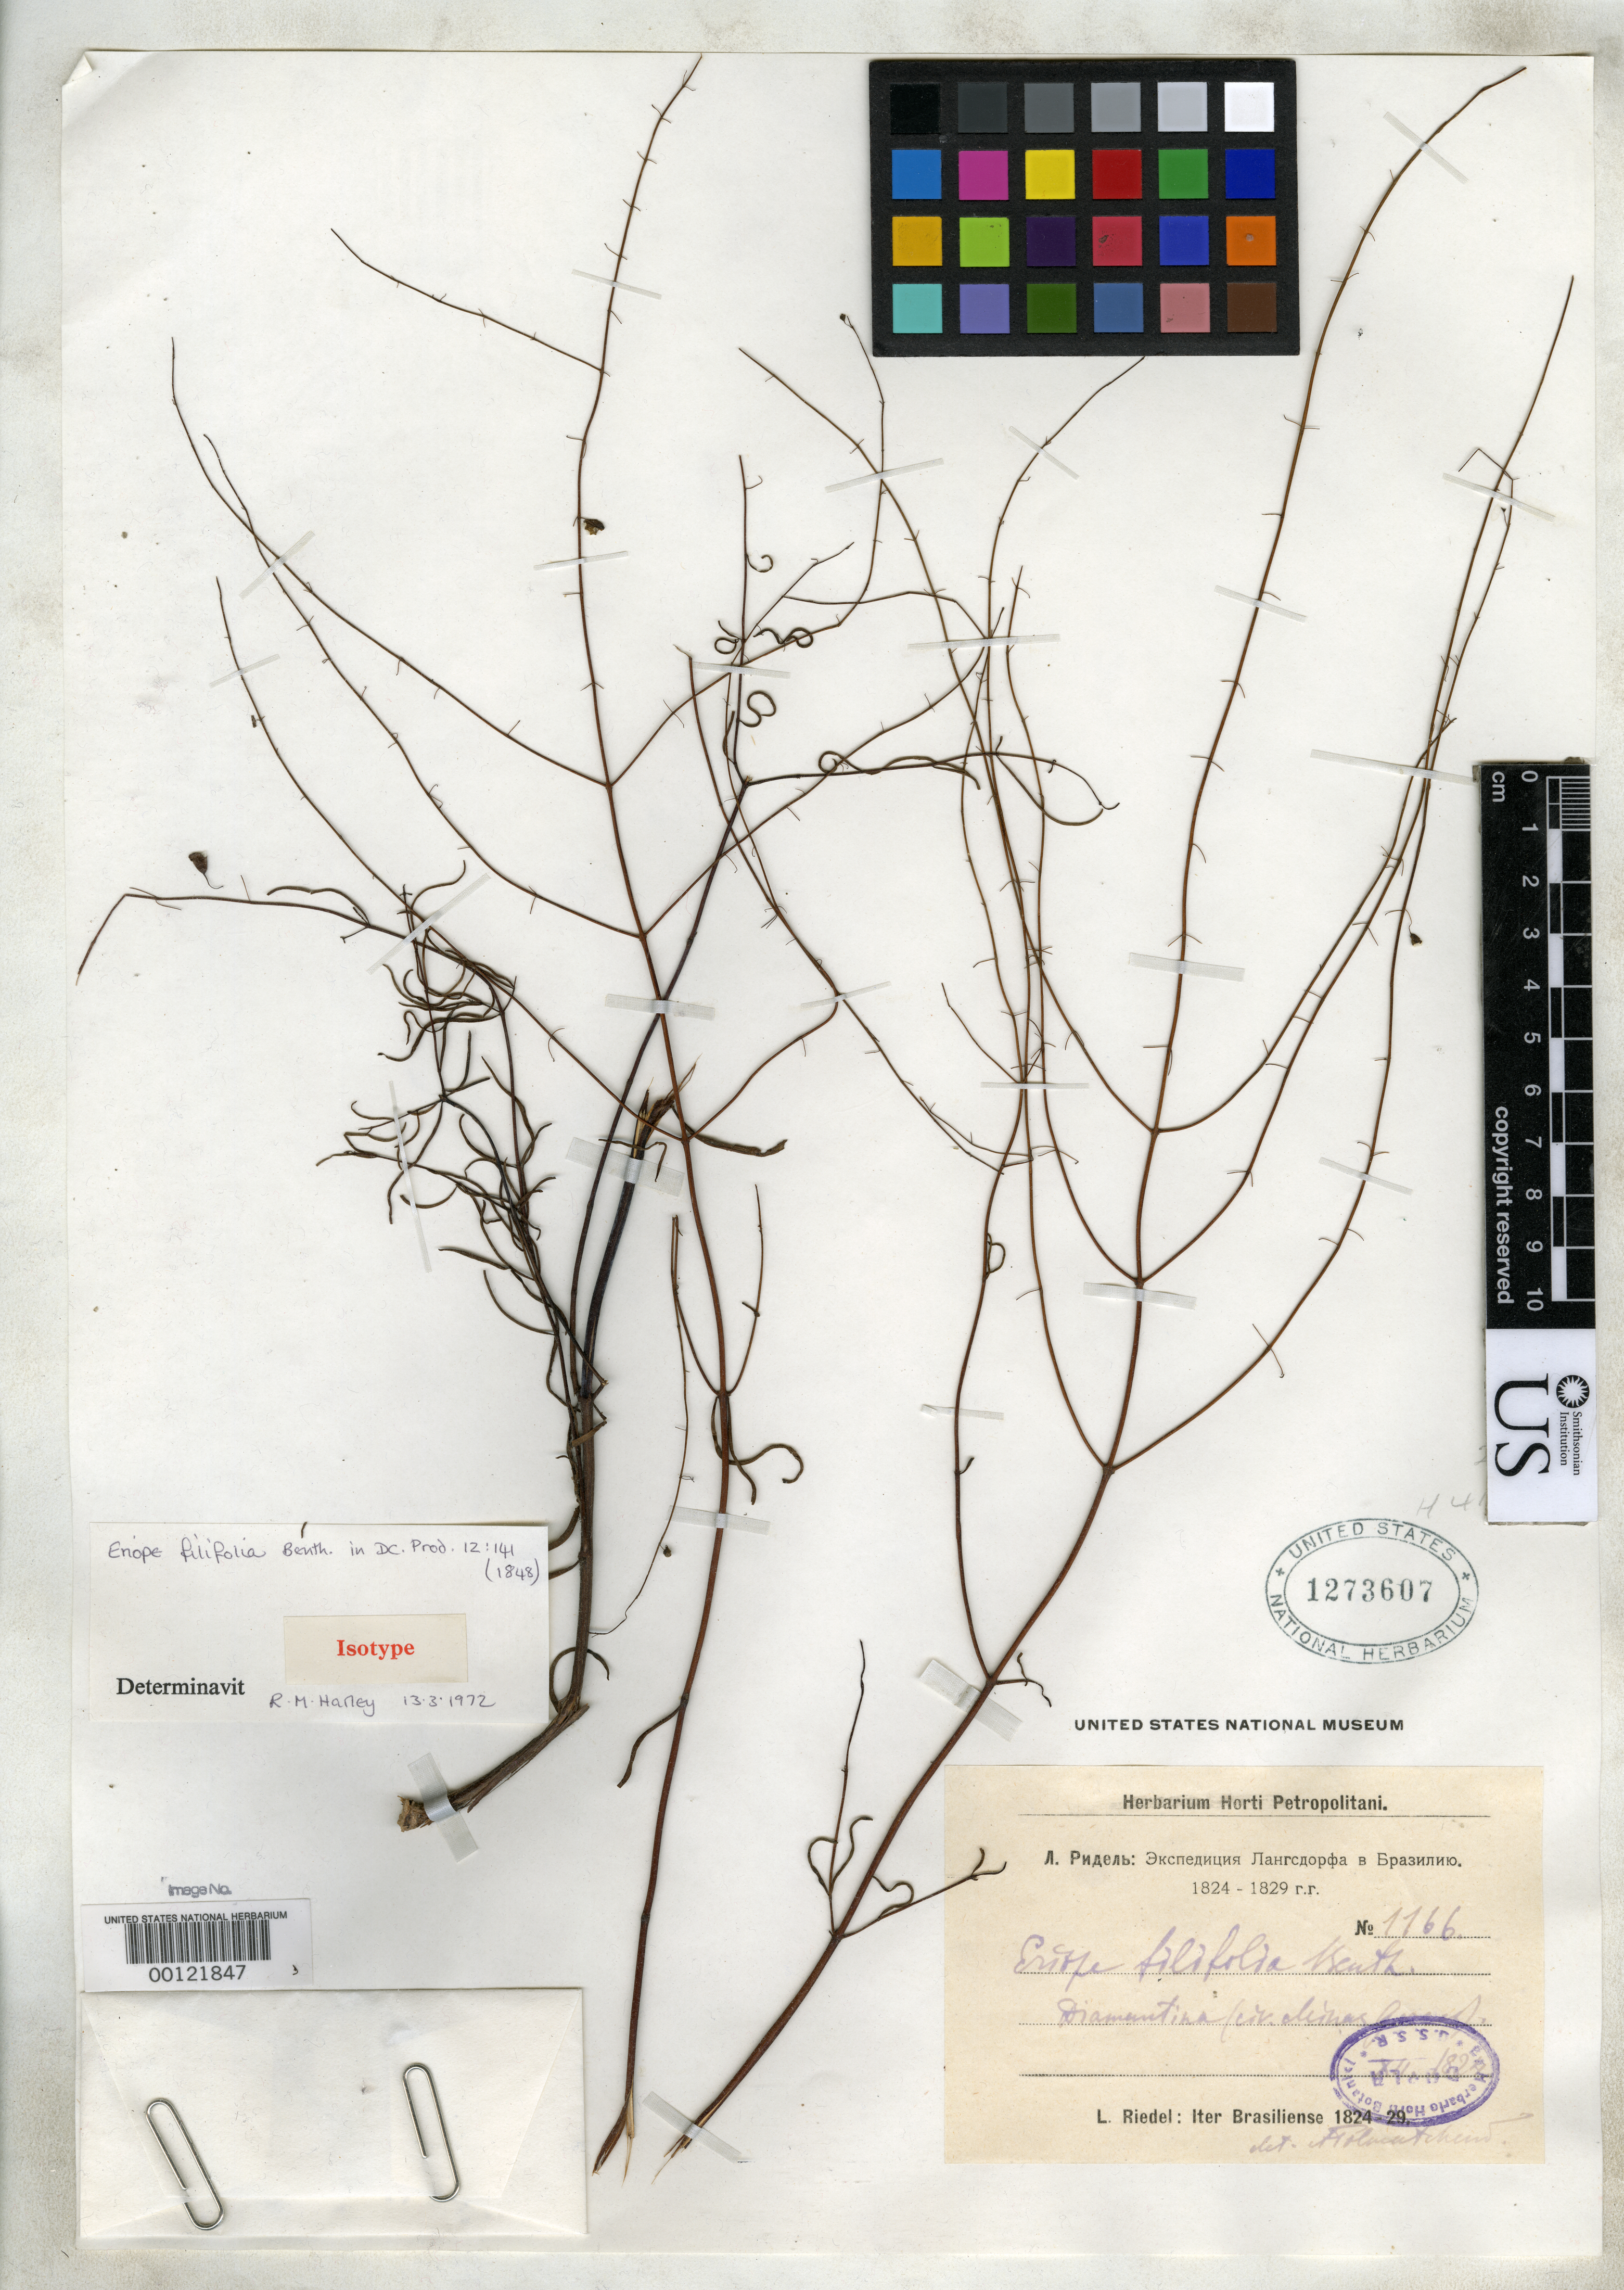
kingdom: Plantae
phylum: Tracheophyta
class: Magnoliopsida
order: Lamiales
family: Lamiaceae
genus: Eriope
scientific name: Eriope filifolia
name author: Benth. in DC.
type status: Isotype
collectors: L. Riedel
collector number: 1166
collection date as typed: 1824 to -- --- 1829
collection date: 1824/1829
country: Brazil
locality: Diamantina.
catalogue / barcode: US 1273607